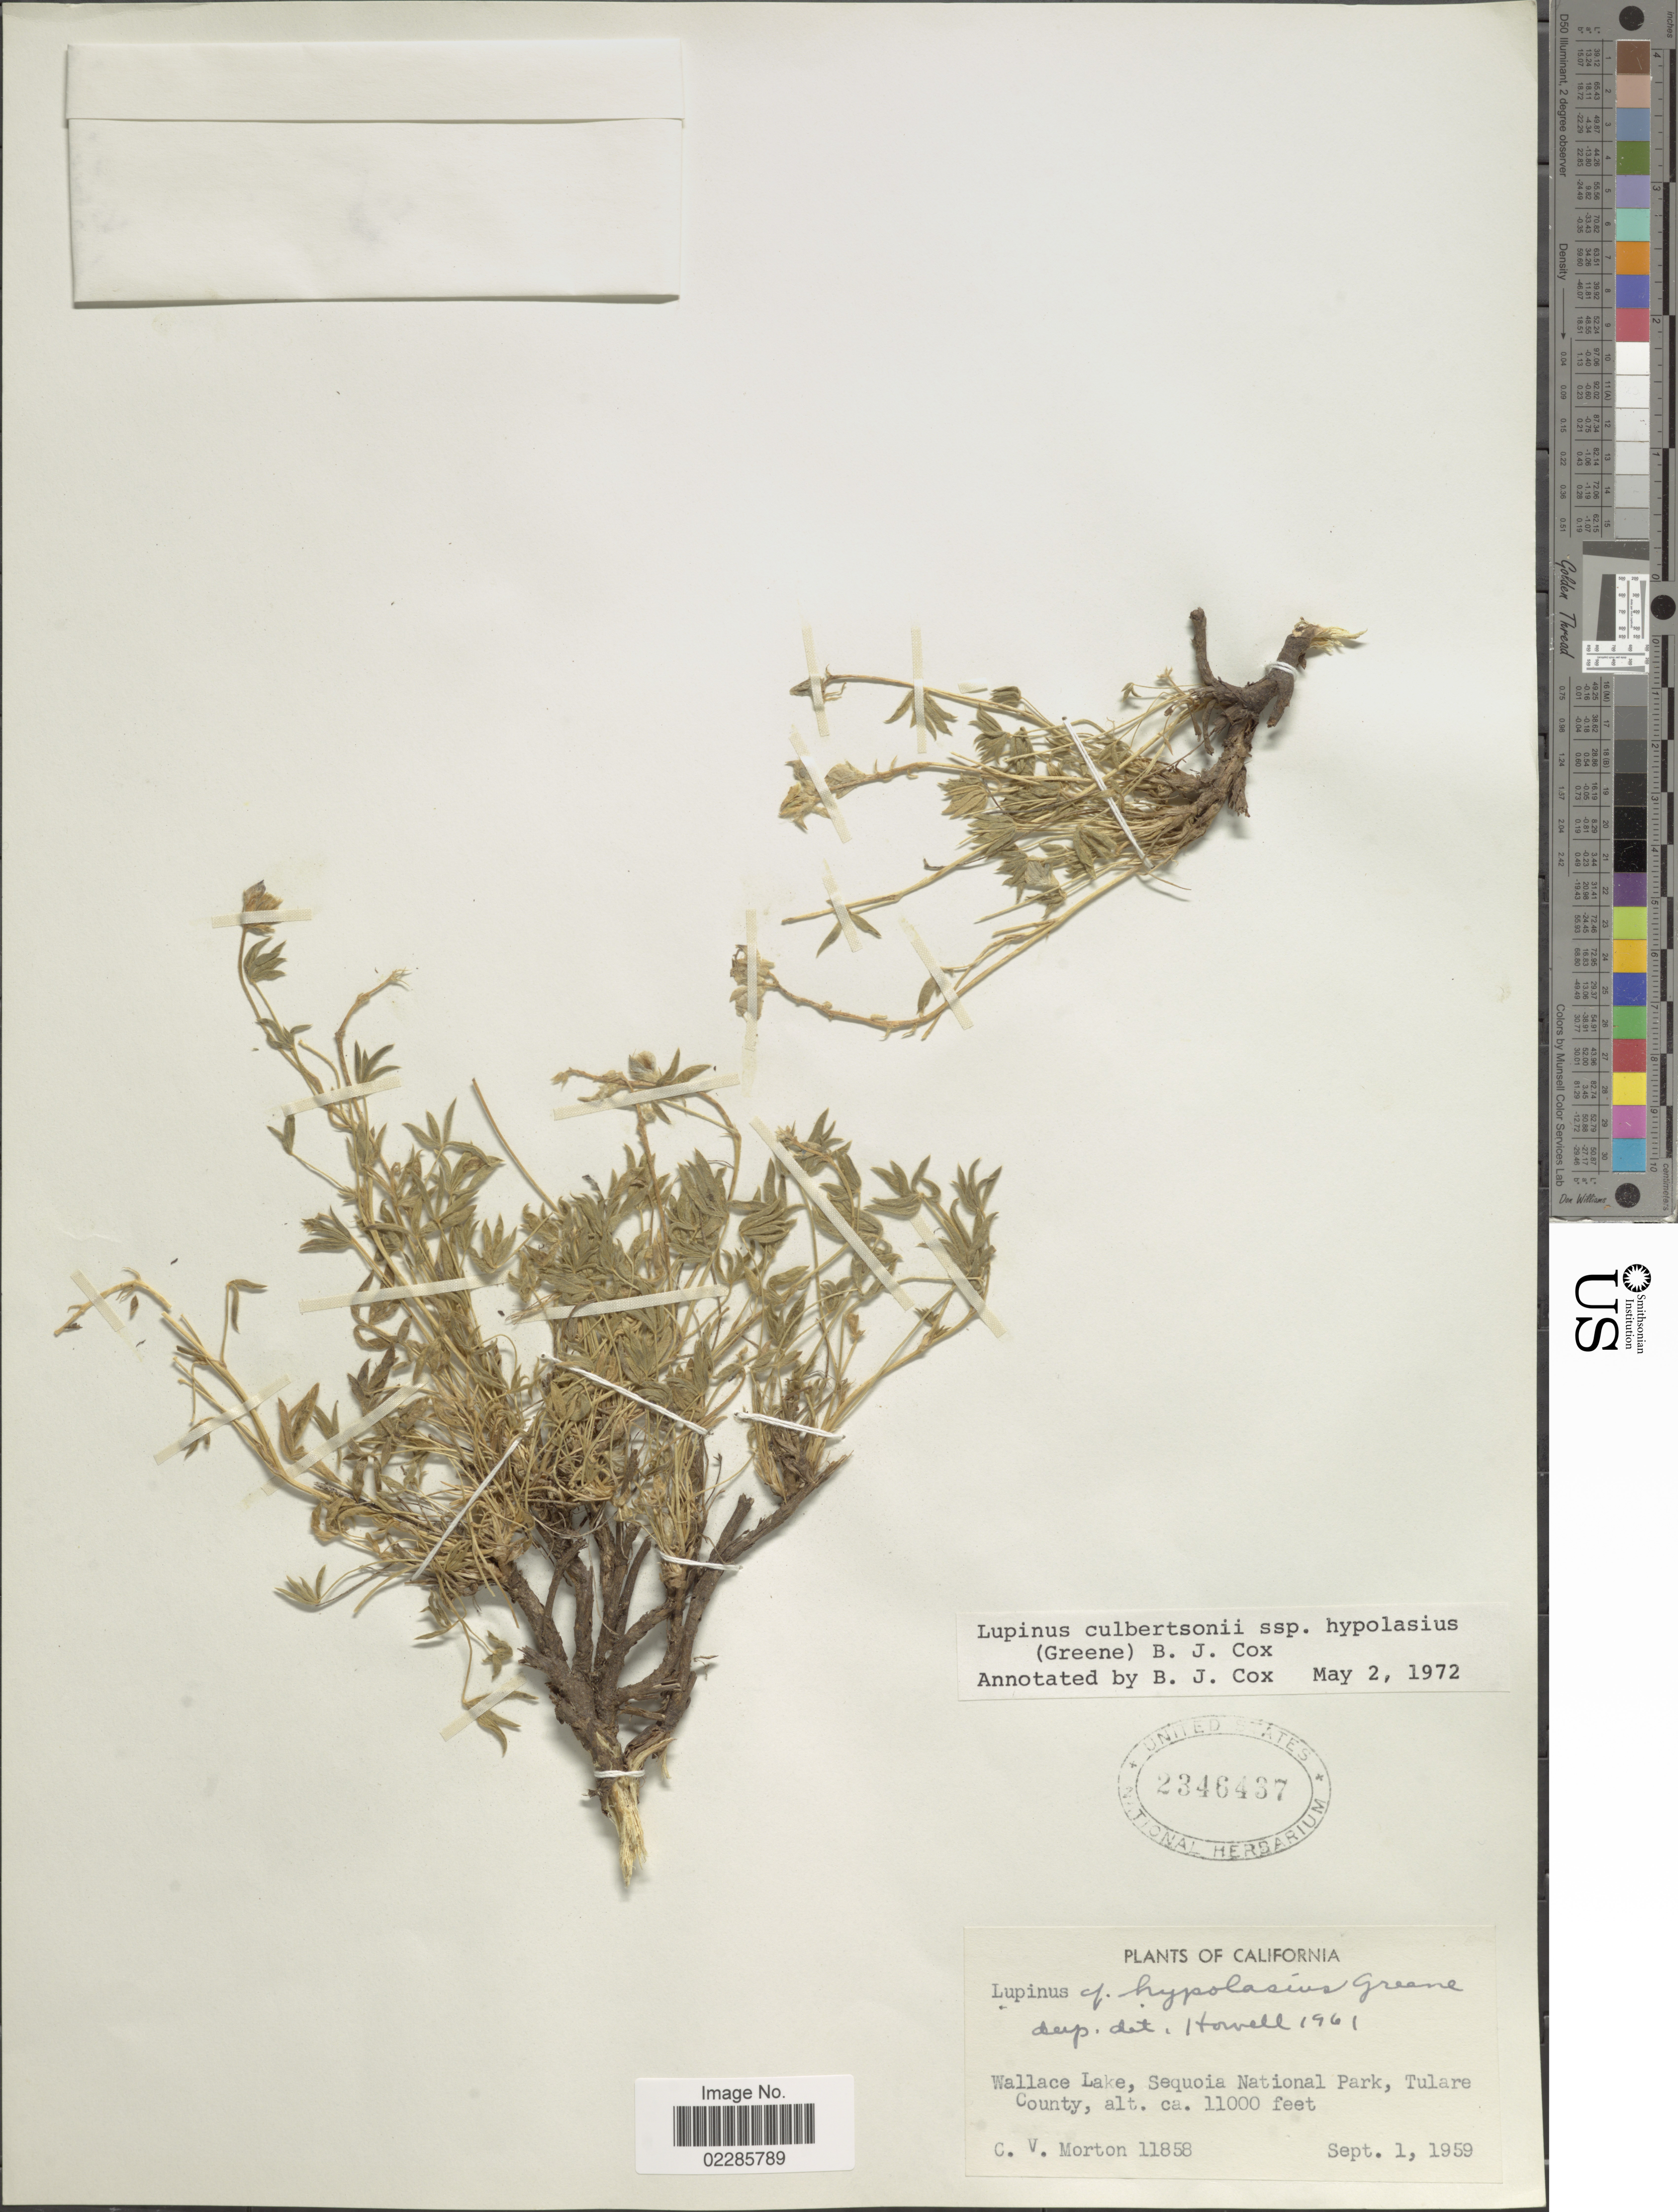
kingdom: Plantae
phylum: Tracheophyta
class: Magnoliopsida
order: Fabales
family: Fabaceae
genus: Lupinus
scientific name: Lupinus culbertsonii subsp. hypolasius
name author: (Greene) B.J. Cox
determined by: Cox, B. J.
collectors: C. V. Morton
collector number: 11858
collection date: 1959-09-01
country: United States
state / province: California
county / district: Tulare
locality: Wallace Lake, Sequoia National Park, Tulare County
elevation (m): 3353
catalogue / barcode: US 2346437